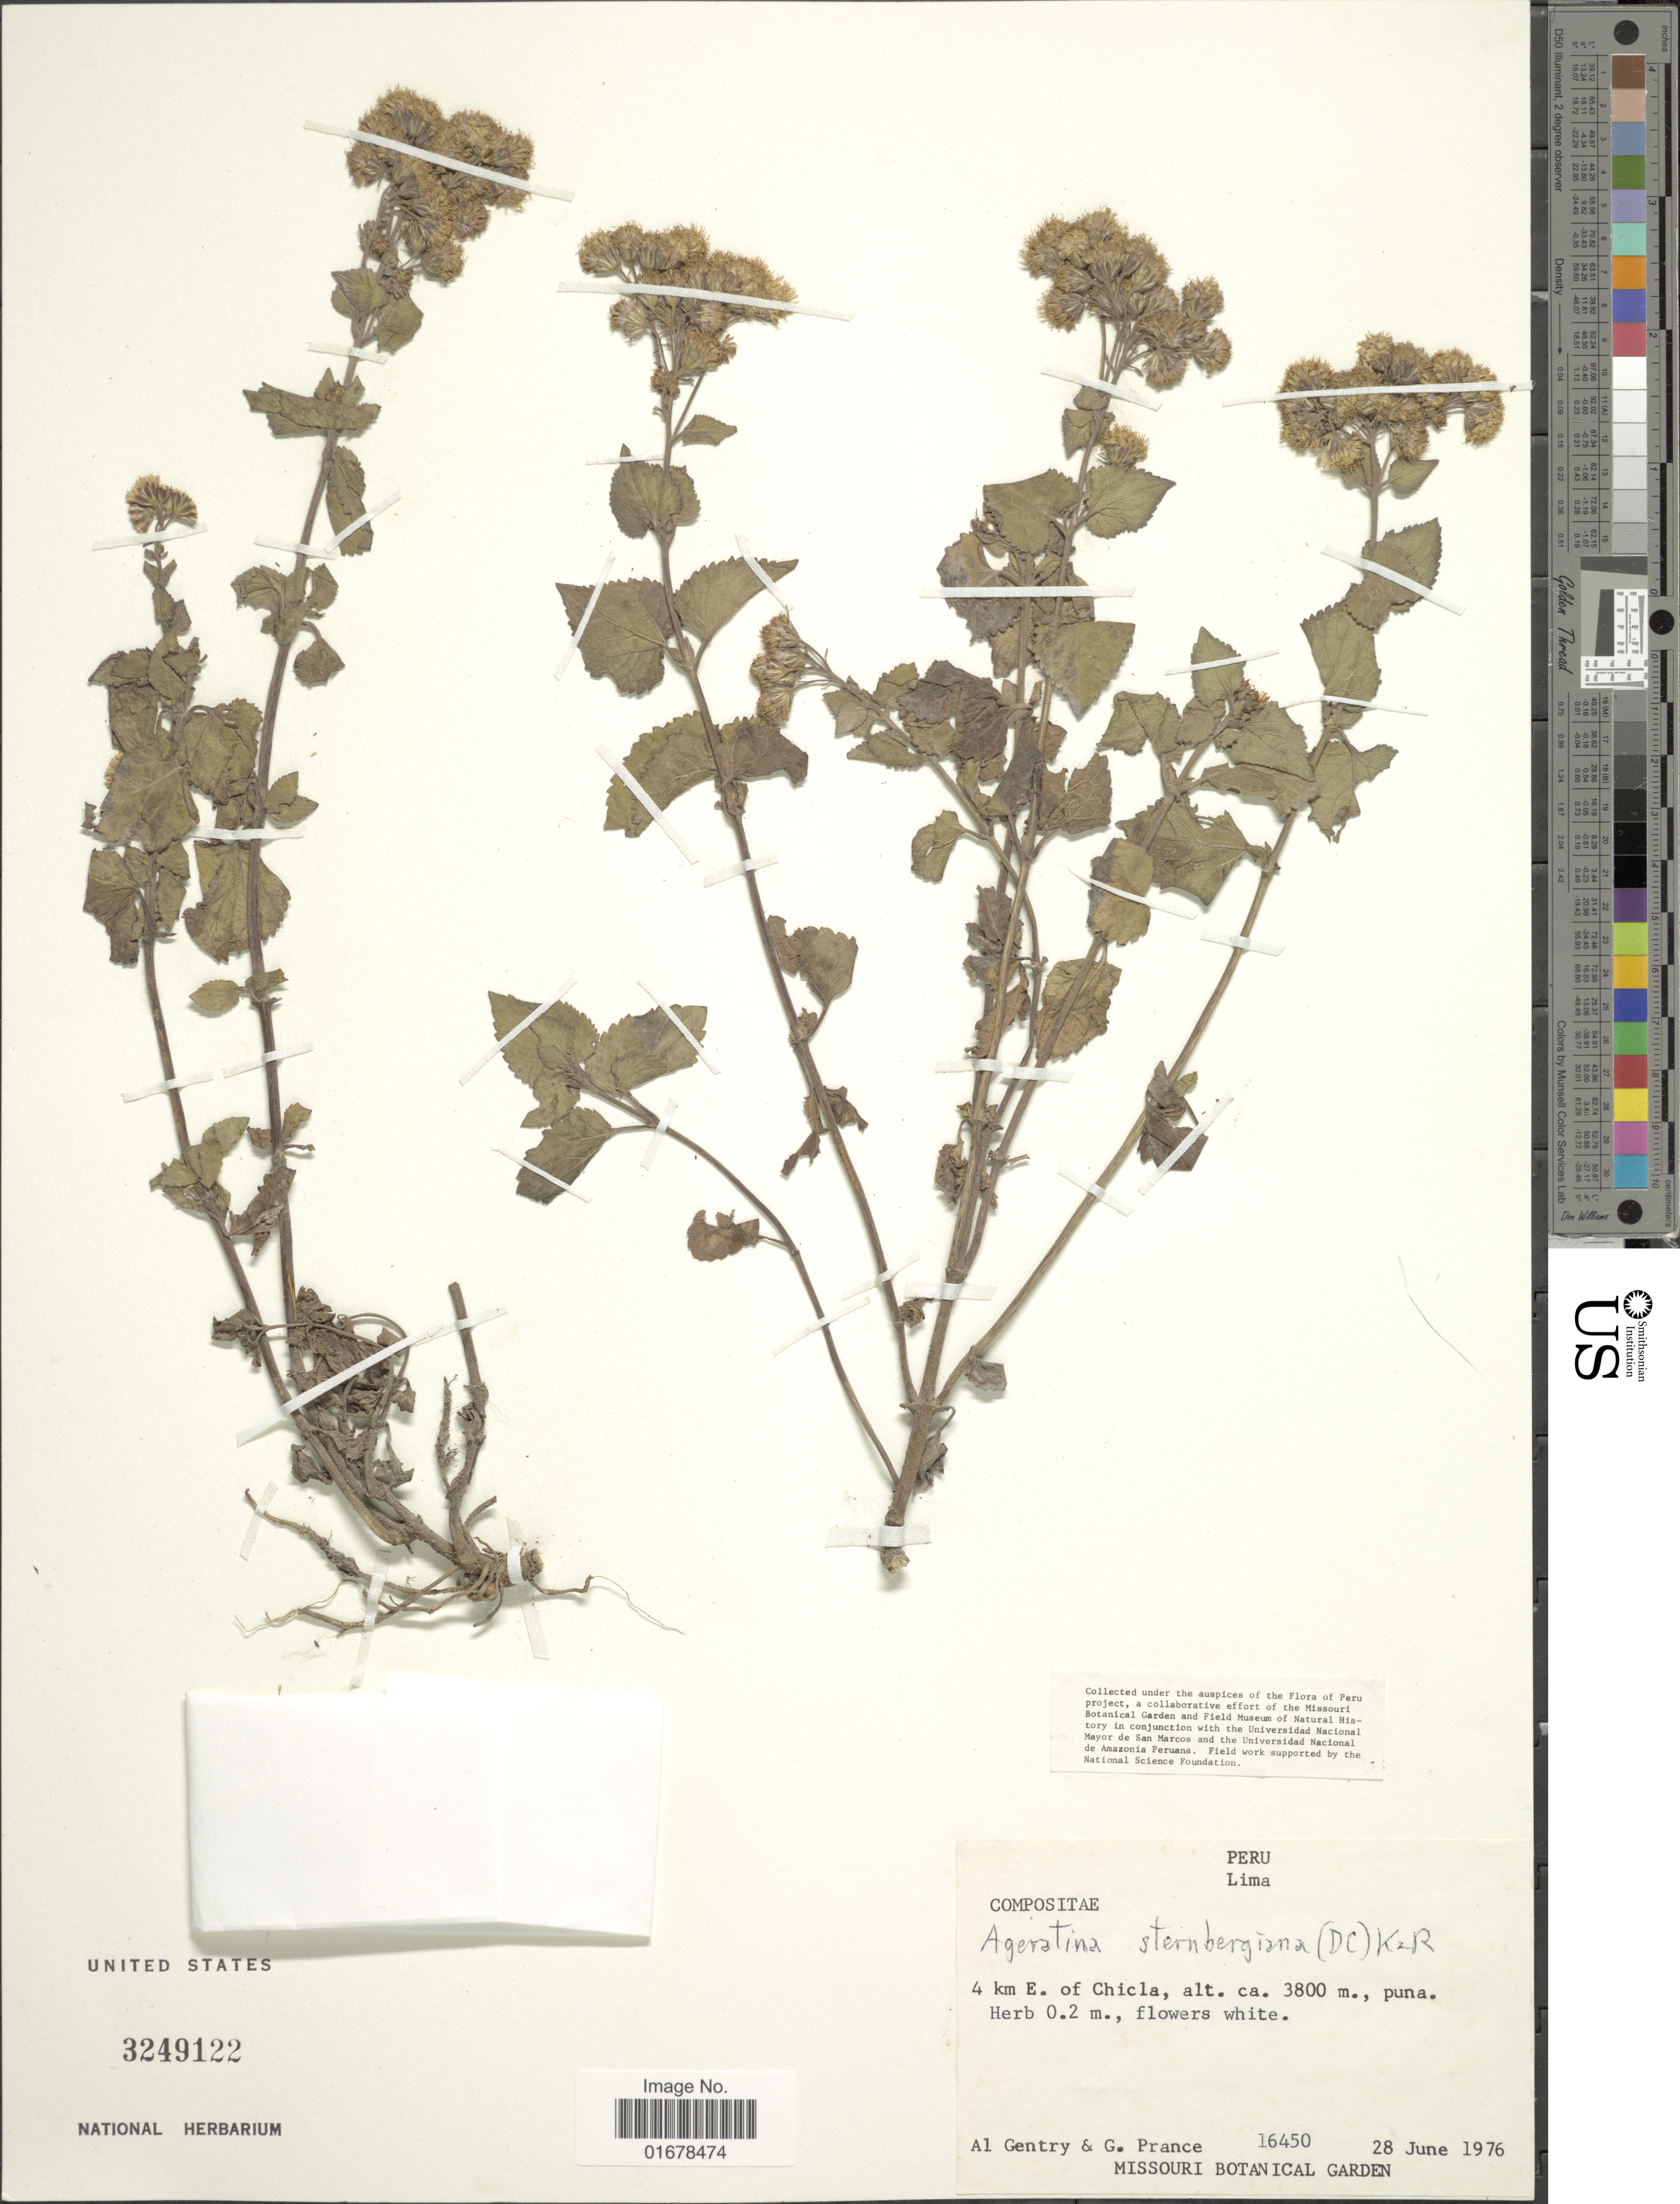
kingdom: Plantae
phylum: Tracheophyta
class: Magnoliopsida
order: Asterales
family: Asteraceae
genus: Ageratina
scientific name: Ageratina sternbergiana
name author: (DC.) R.M. King & H. Rob.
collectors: A. H. Gentry & G. T. Prance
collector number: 16450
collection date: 1976-06-28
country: Peru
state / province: Lima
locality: Lima, 4 km W. of Chicla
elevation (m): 3800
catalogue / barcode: US 3249122